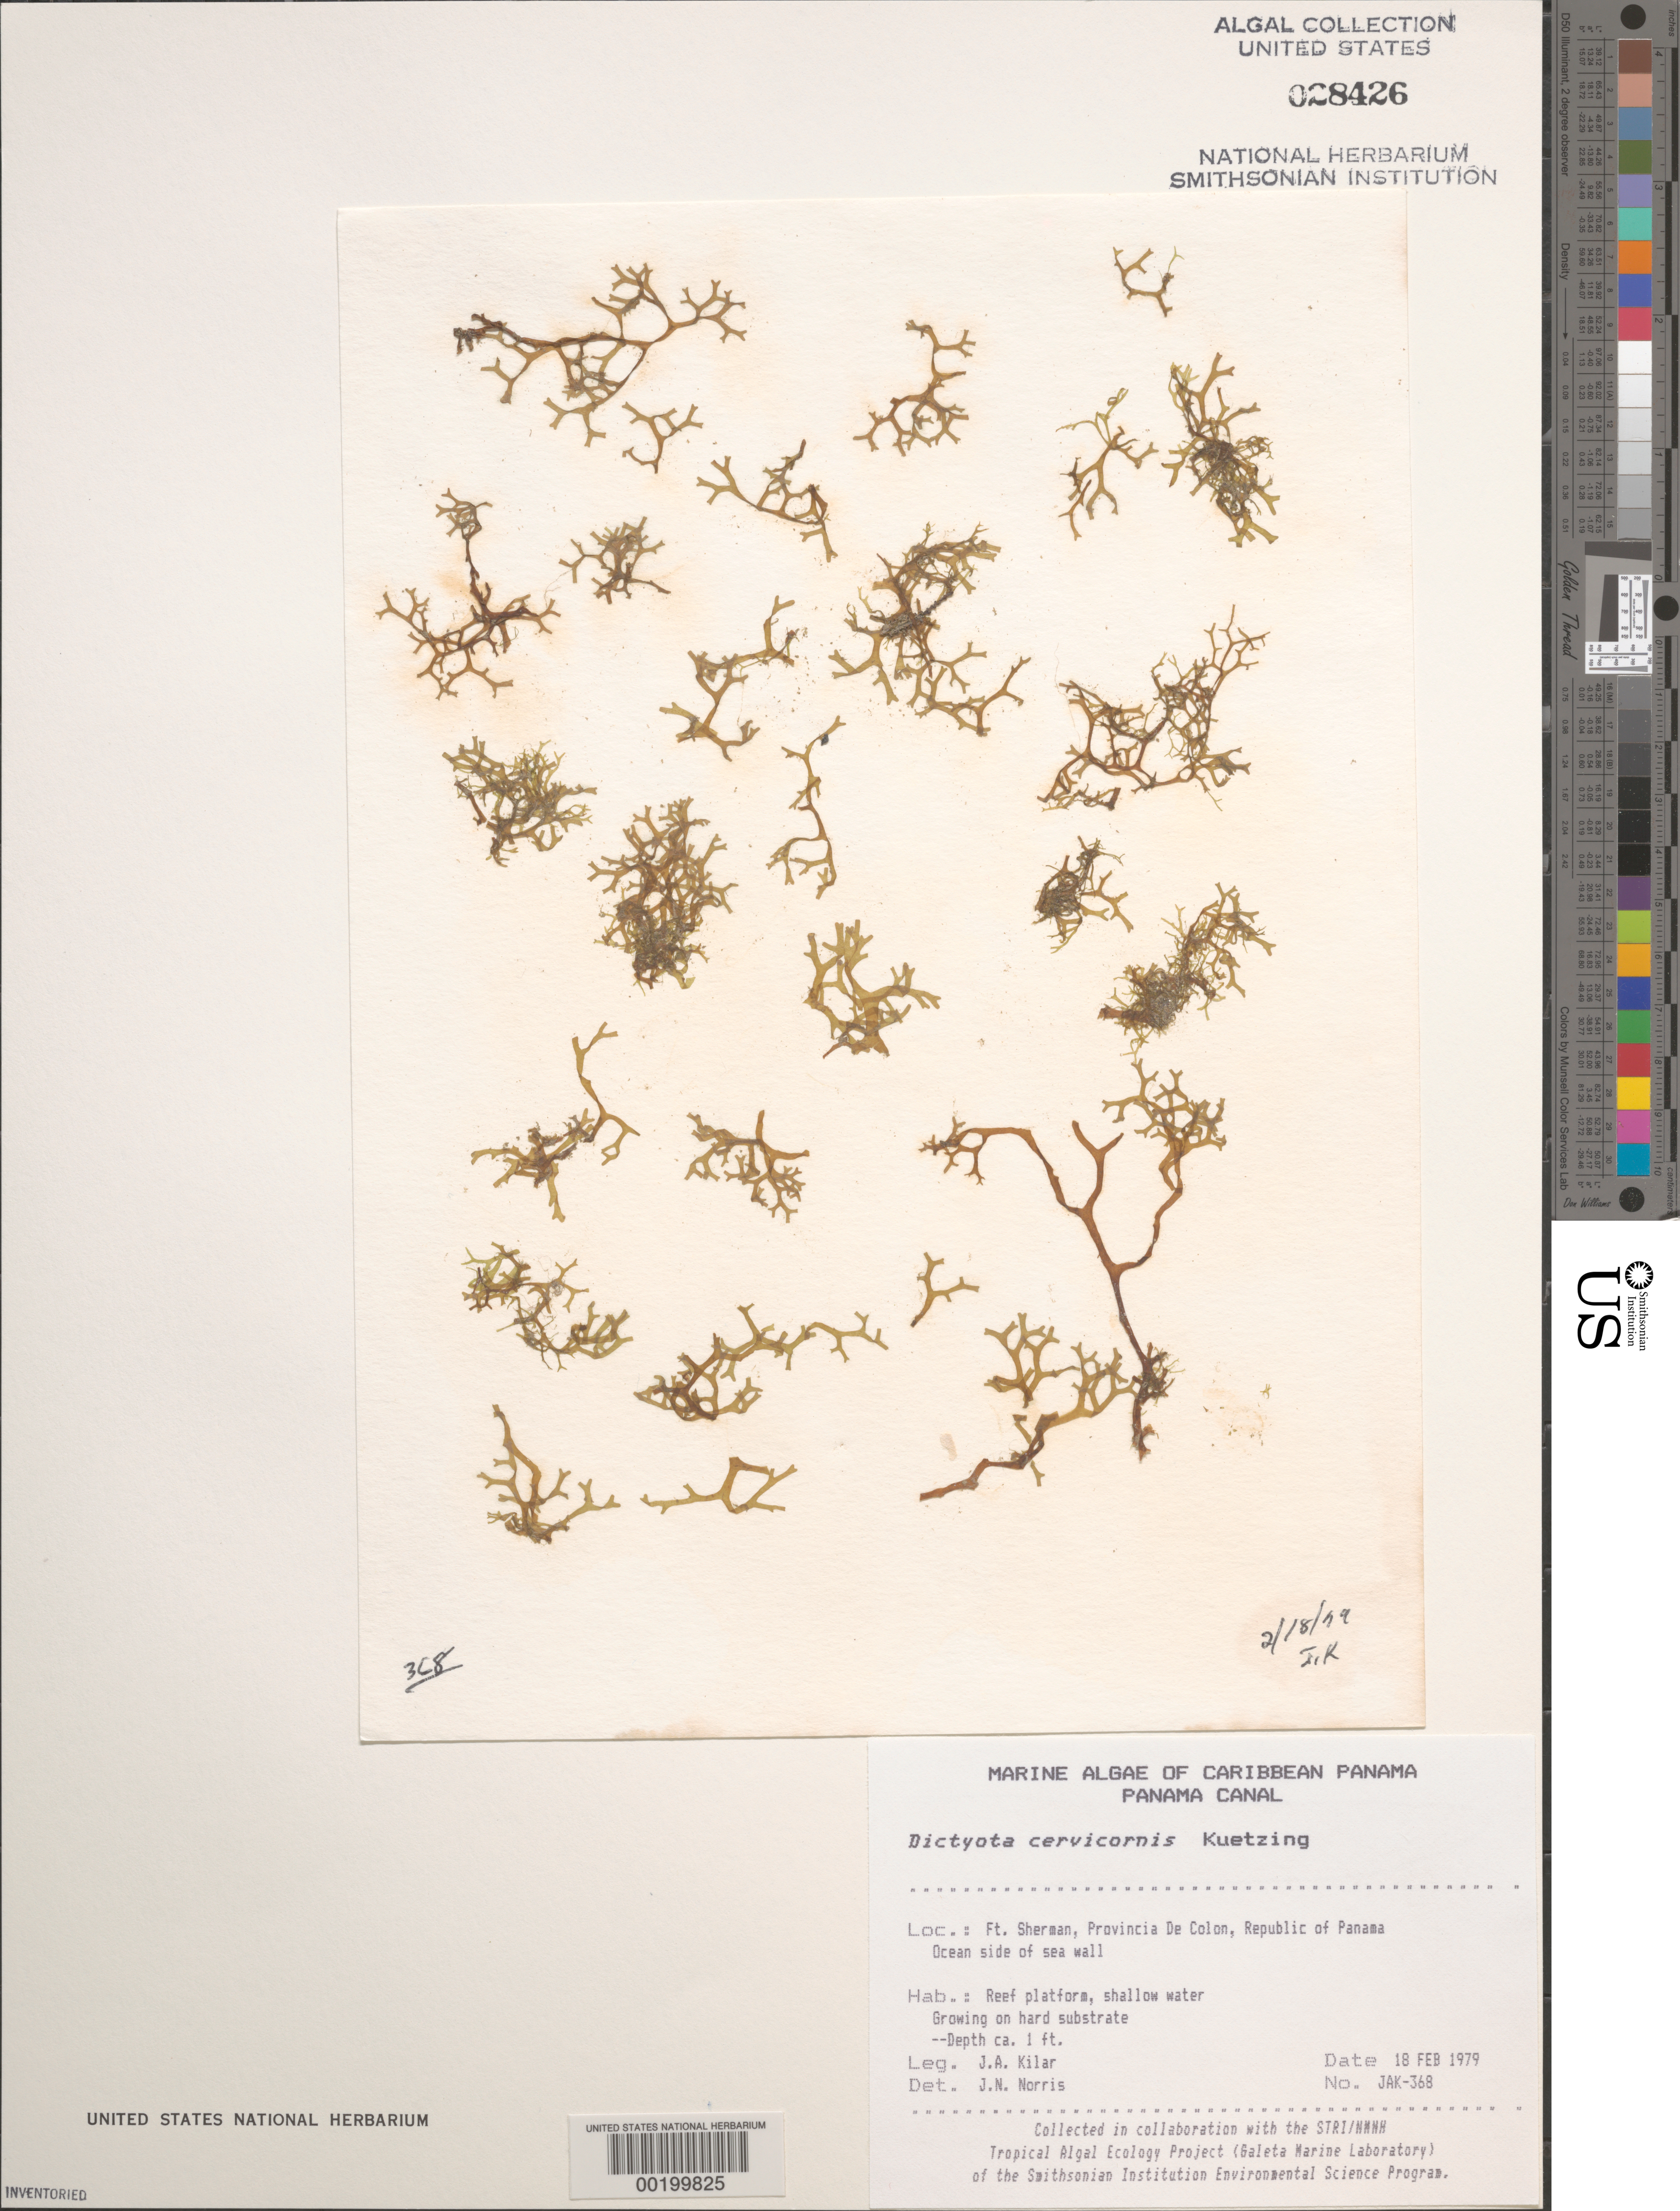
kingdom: Chromista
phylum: Ochrophyta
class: Phaeophyceae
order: Dictyotales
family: Dictyotaceae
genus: Dictyota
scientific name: Dictyota cervicornis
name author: Kütz.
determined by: Norris, James N.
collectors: J. A. Kilar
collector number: JAK-368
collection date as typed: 18 Feb 1979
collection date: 1979-02-18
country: Panama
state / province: Colón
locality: Fort Sherman, Panama Canal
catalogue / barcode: US 28426